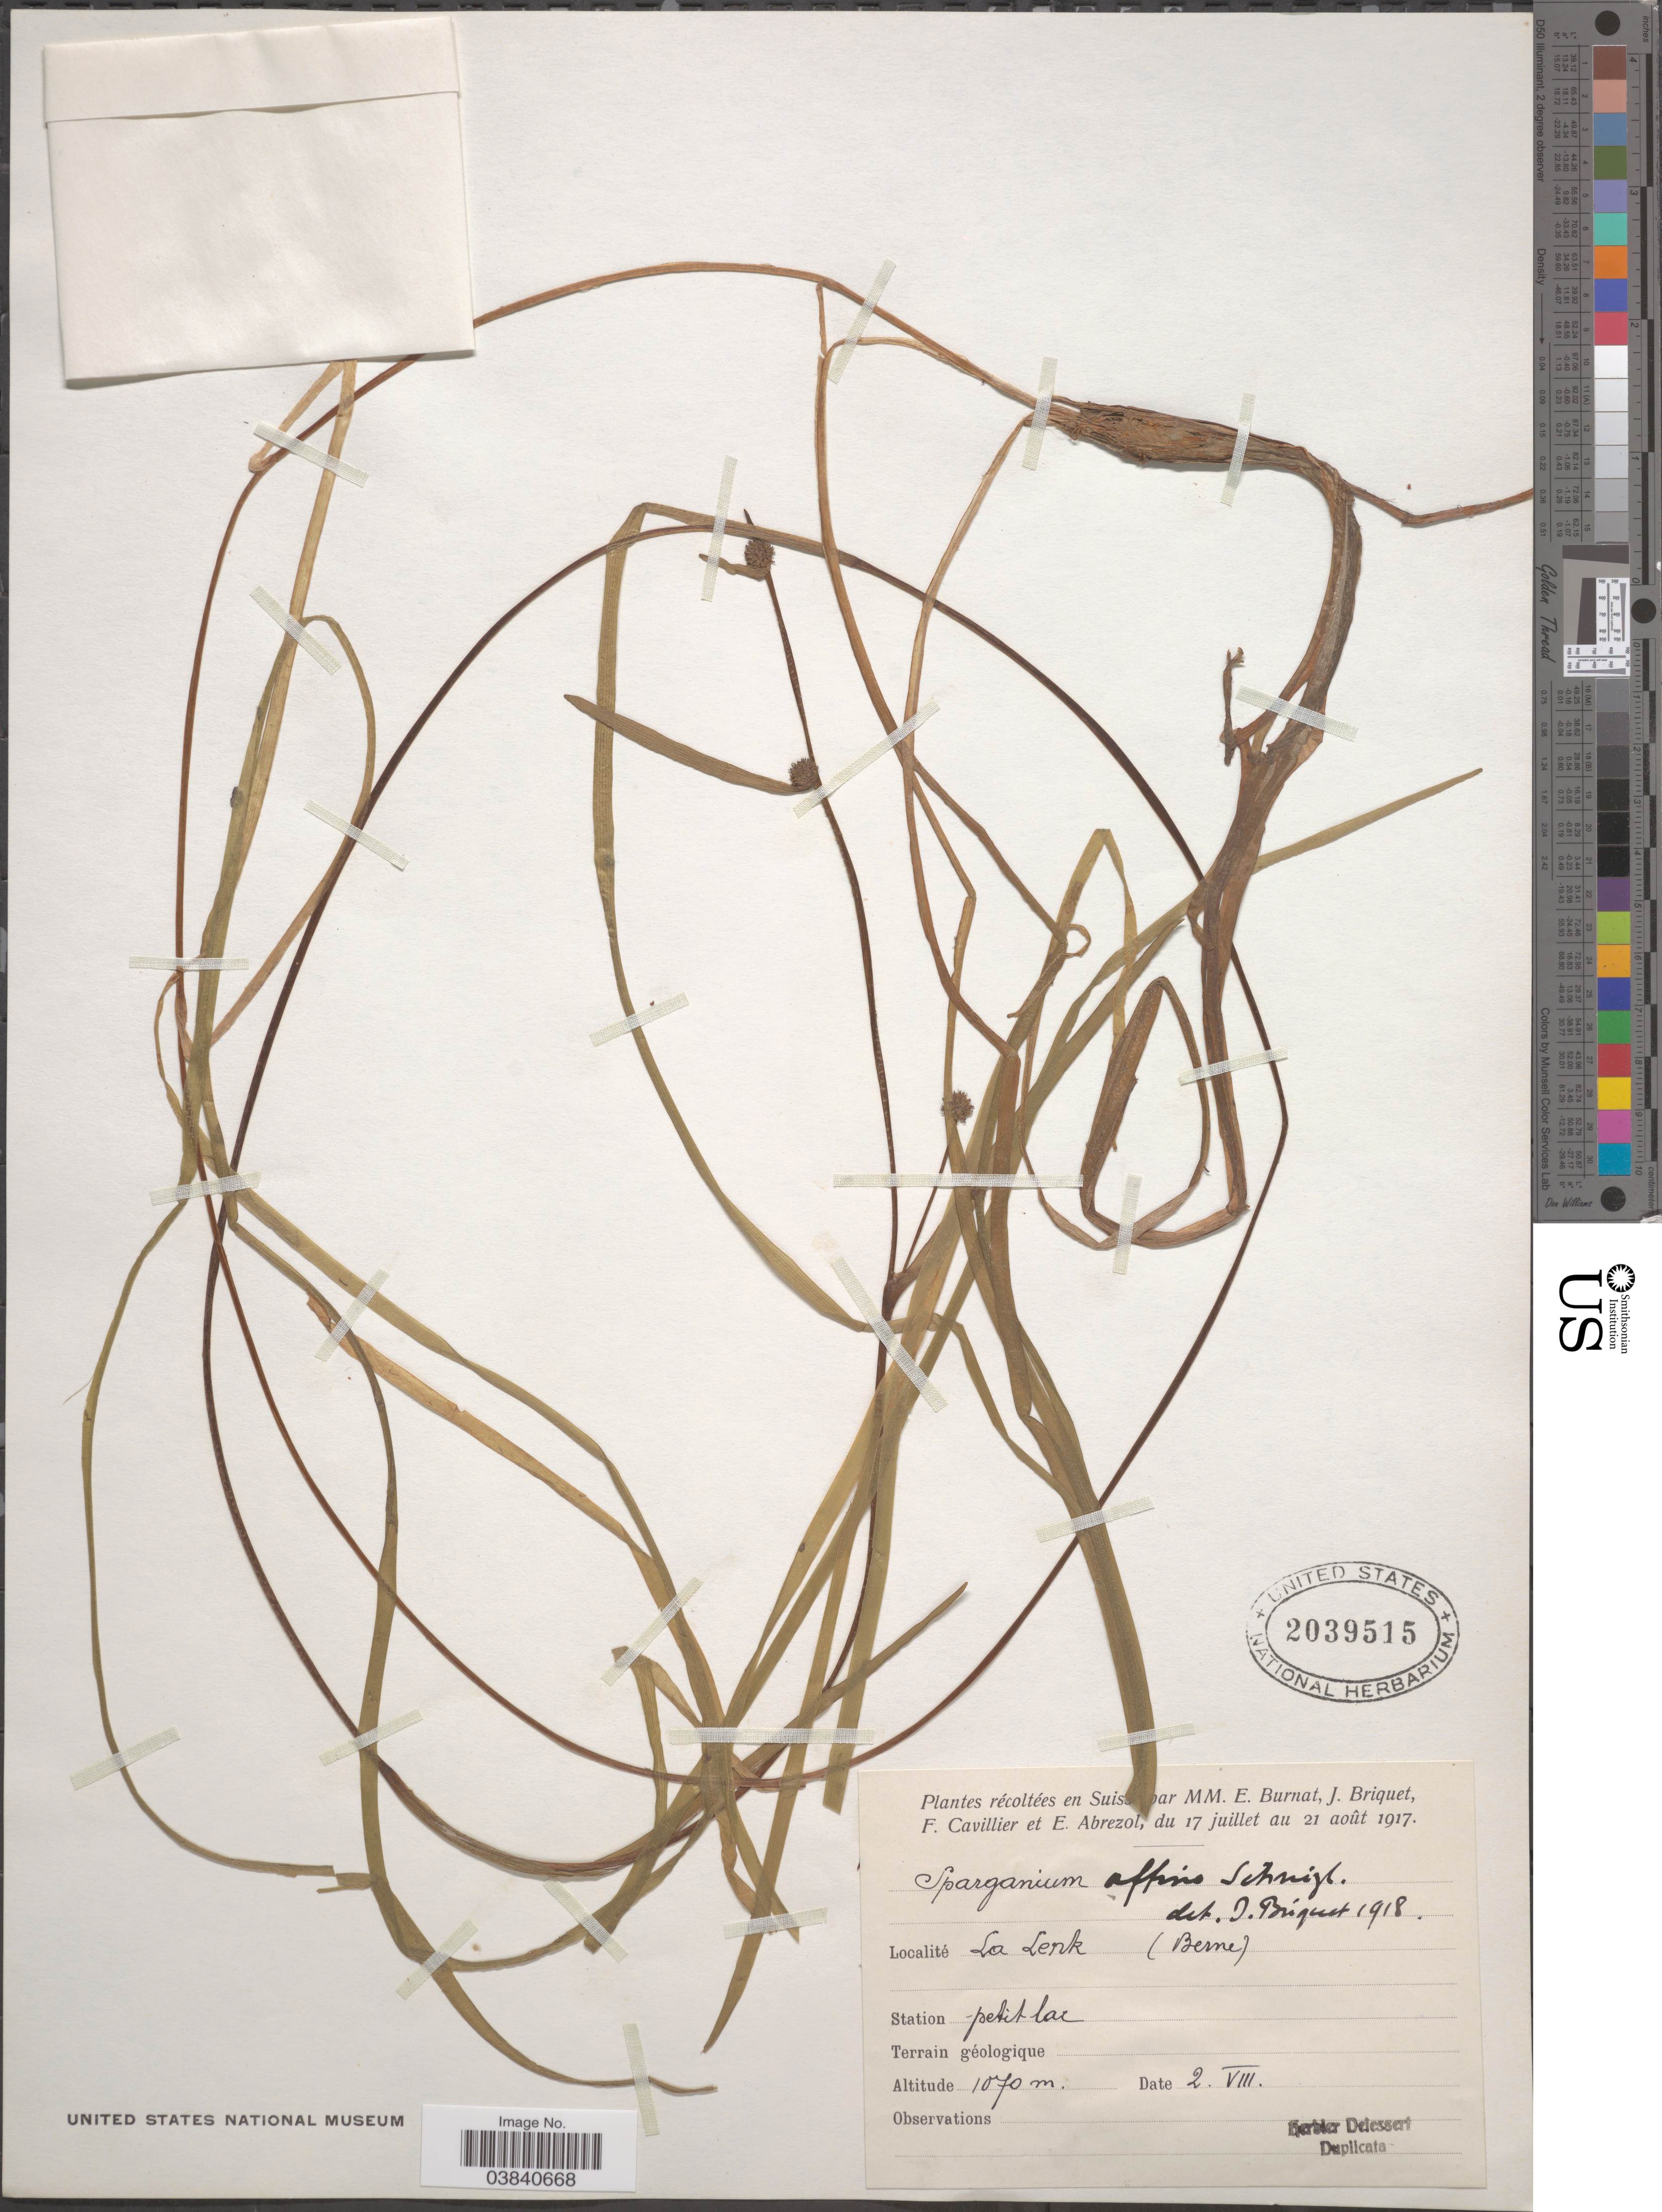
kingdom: Plantae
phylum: Tracheophyta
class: Liliopsida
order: Poales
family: Typhaceae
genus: Sparganium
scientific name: Sparganium affine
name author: Schnizl.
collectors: E. Burnat, J. I. Briquet, F. Cavillier & E. Abrezol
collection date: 1917-08-02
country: Switzerland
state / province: Bern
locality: La Lenk (Berne). Station Petit lac.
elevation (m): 1070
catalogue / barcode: US 2039515